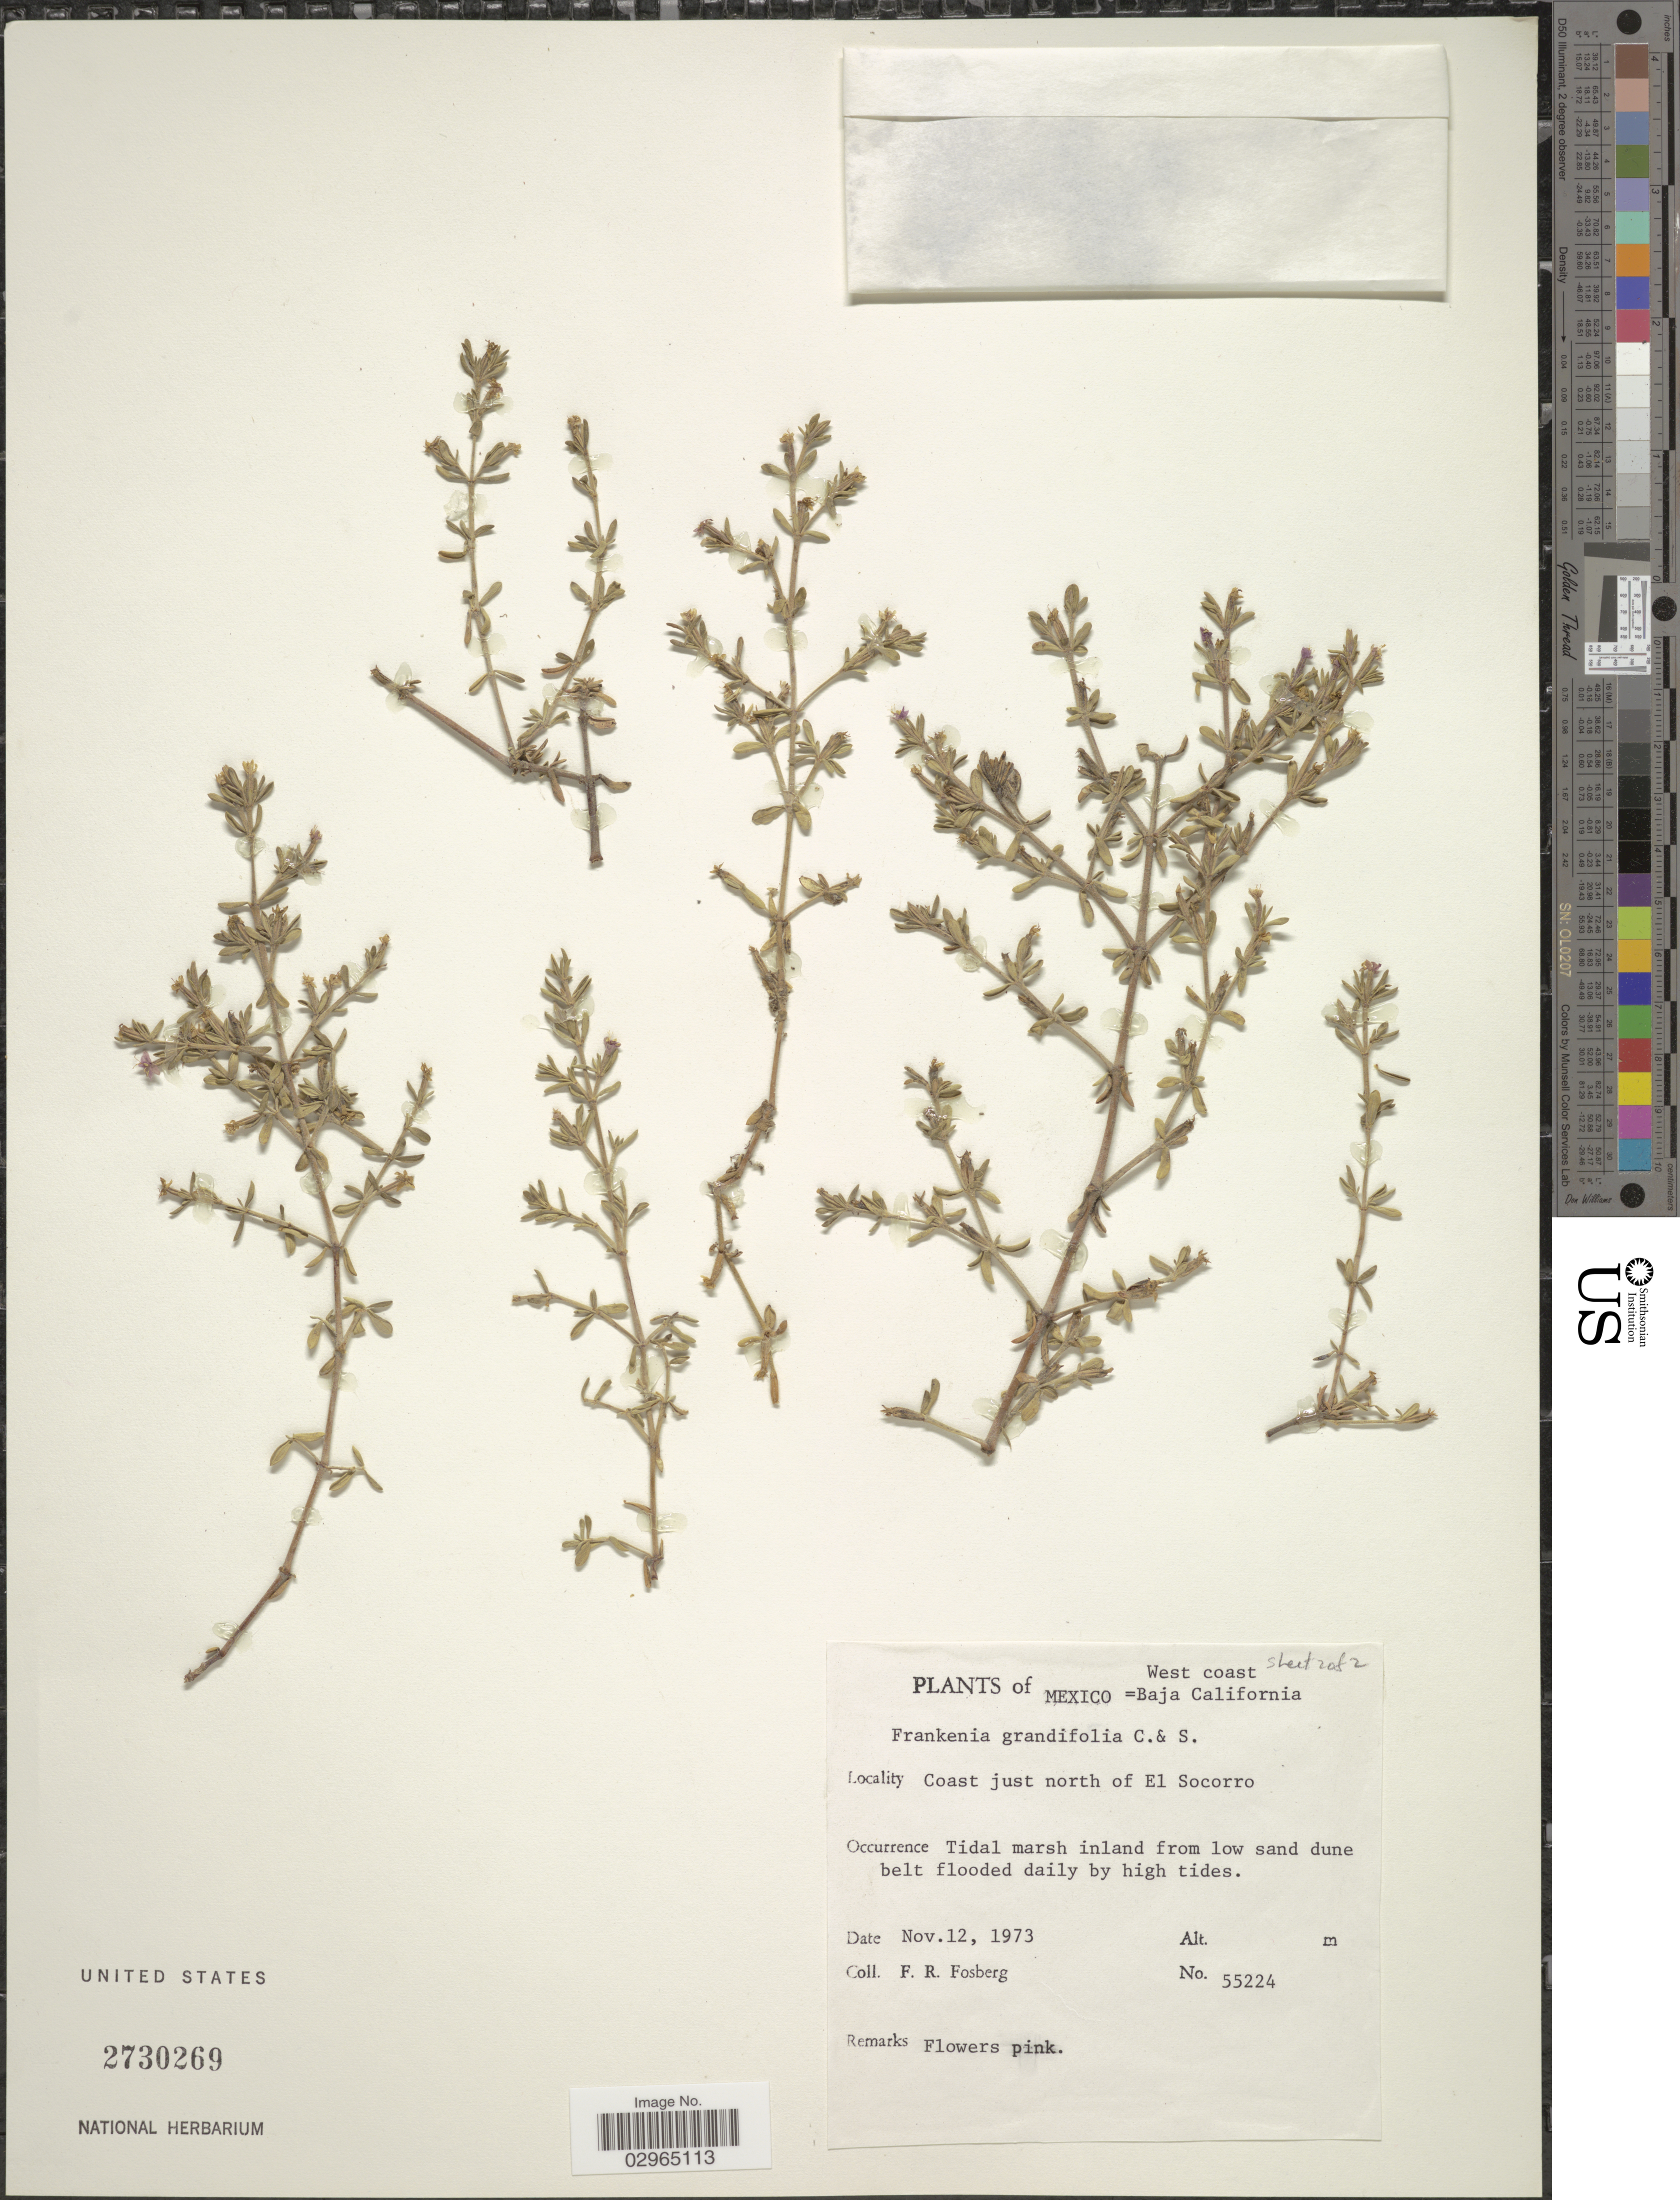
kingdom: Plantae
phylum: Tracheophyta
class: Magnoliopsida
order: Caryophyllales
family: Frankeniaceae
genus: Frankenia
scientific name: Frankenia salina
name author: (Molina) I.M. Johnst.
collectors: F. R. Fosberg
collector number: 55224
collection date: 1973-11-12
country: Mexico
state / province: Baja California Norte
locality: West Coast Baja California. Coast just north of El Socorro.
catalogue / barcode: US 2730269